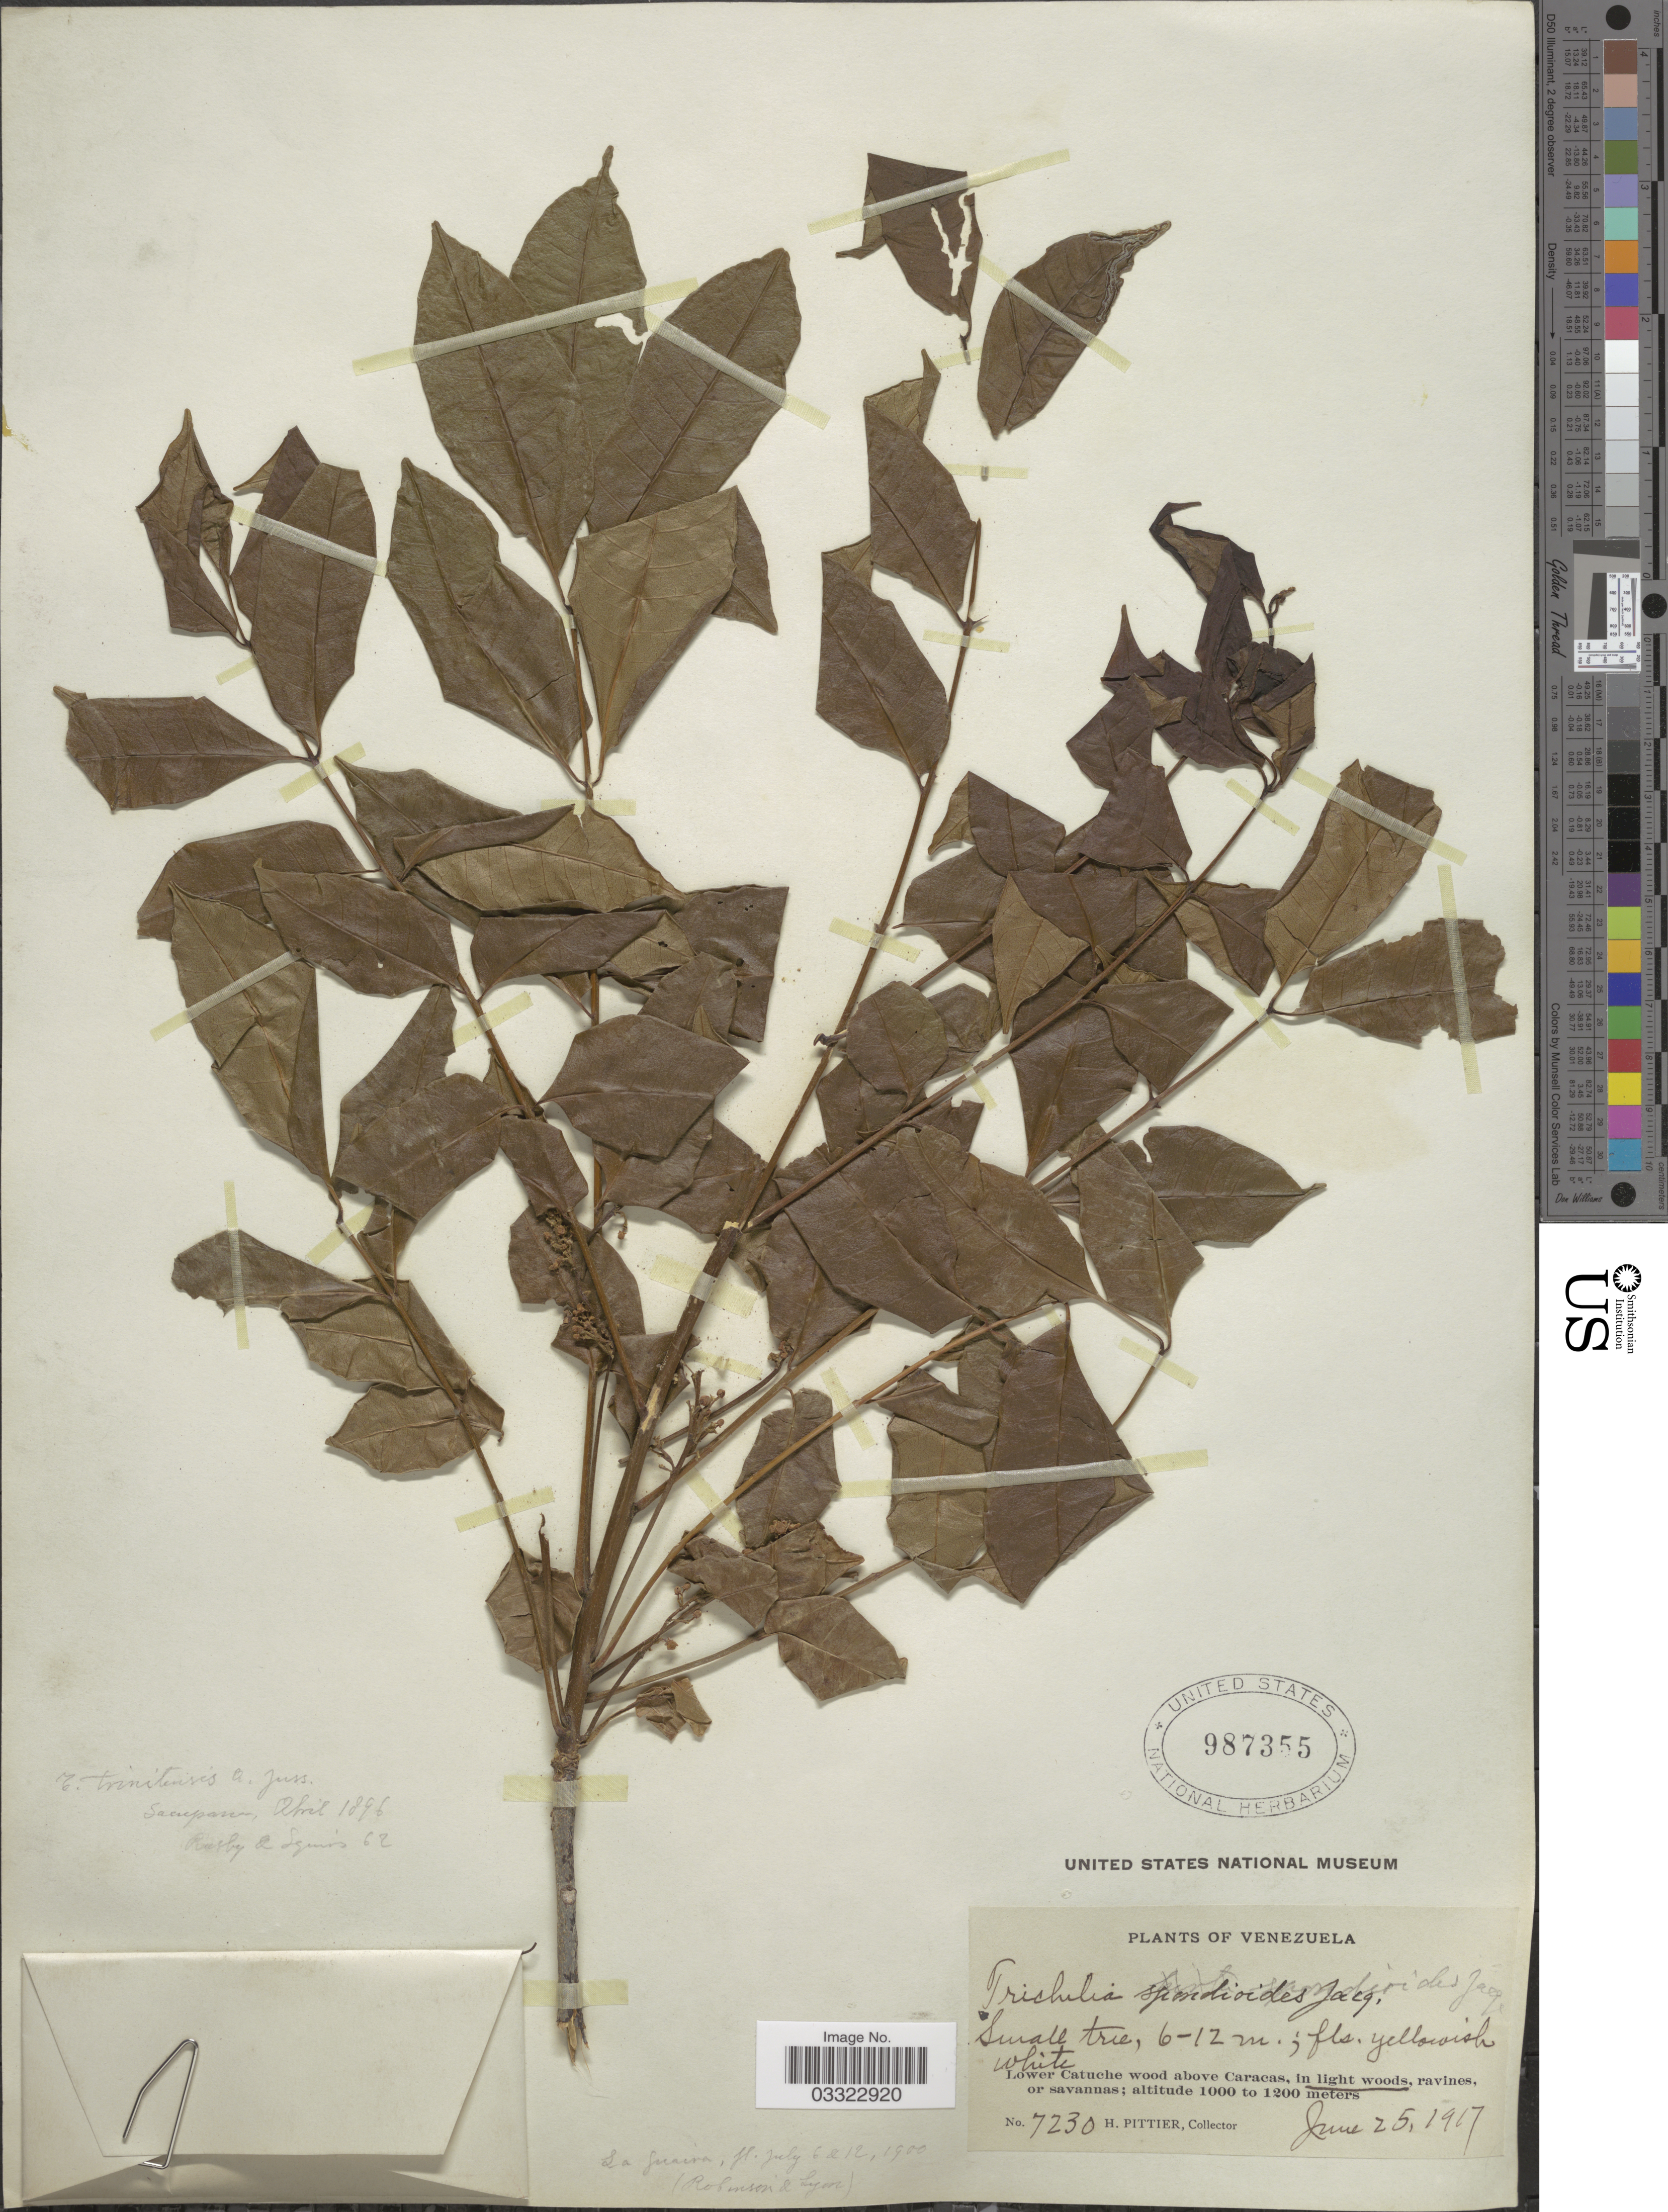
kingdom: Plantae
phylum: Tracheophyta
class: Magnoliopsida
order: Sapindales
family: Meliaceae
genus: Trichilia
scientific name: Trichilia hirta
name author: L.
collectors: H. F. Pittier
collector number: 7230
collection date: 1917-06-25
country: Venezuela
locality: Lower Catuche wood above Caracas.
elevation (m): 1000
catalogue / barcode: US 987355